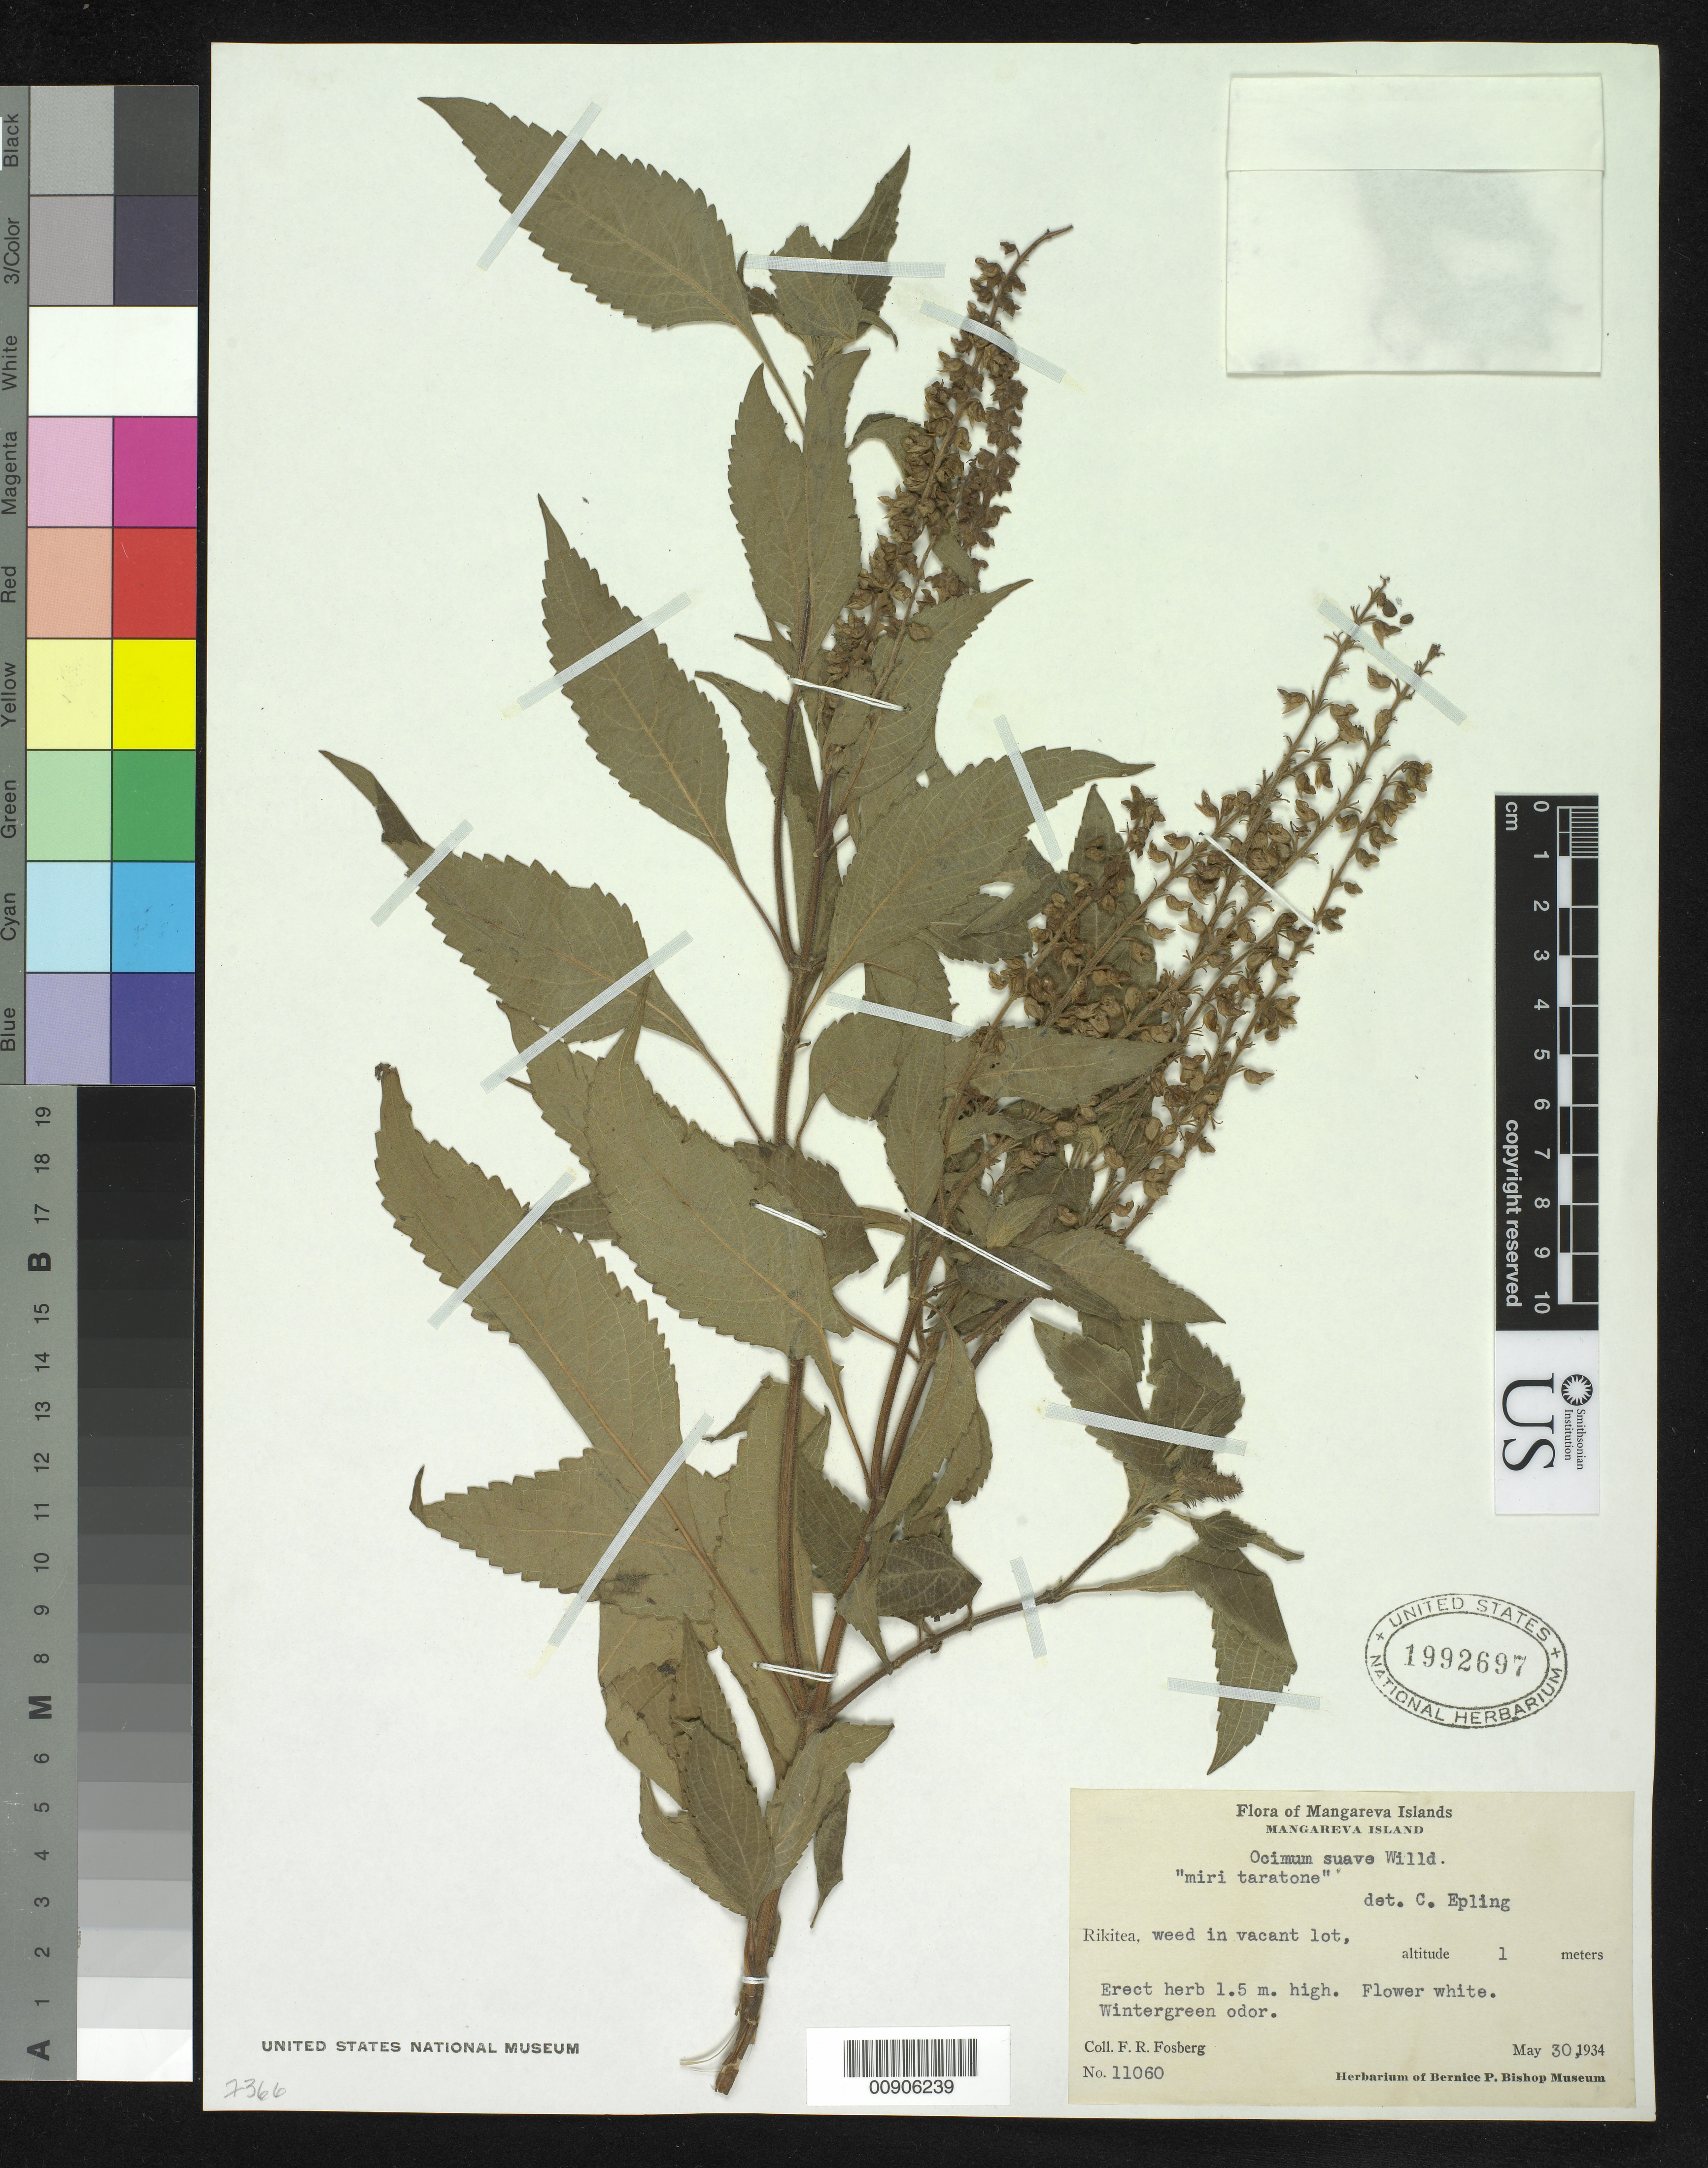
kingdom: Plantae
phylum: Tracheophyta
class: Magnoliopsida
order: Lamiales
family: Lamiaceae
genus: Ocimum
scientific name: Ocimum suave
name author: Willd.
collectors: F. R. Fosberg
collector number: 11060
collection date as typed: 30 May 1934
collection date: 1934-05-30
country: French Polynesia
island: Mangareva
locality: Rikitea, Mangareva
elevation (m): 1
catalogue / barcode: US 1992697